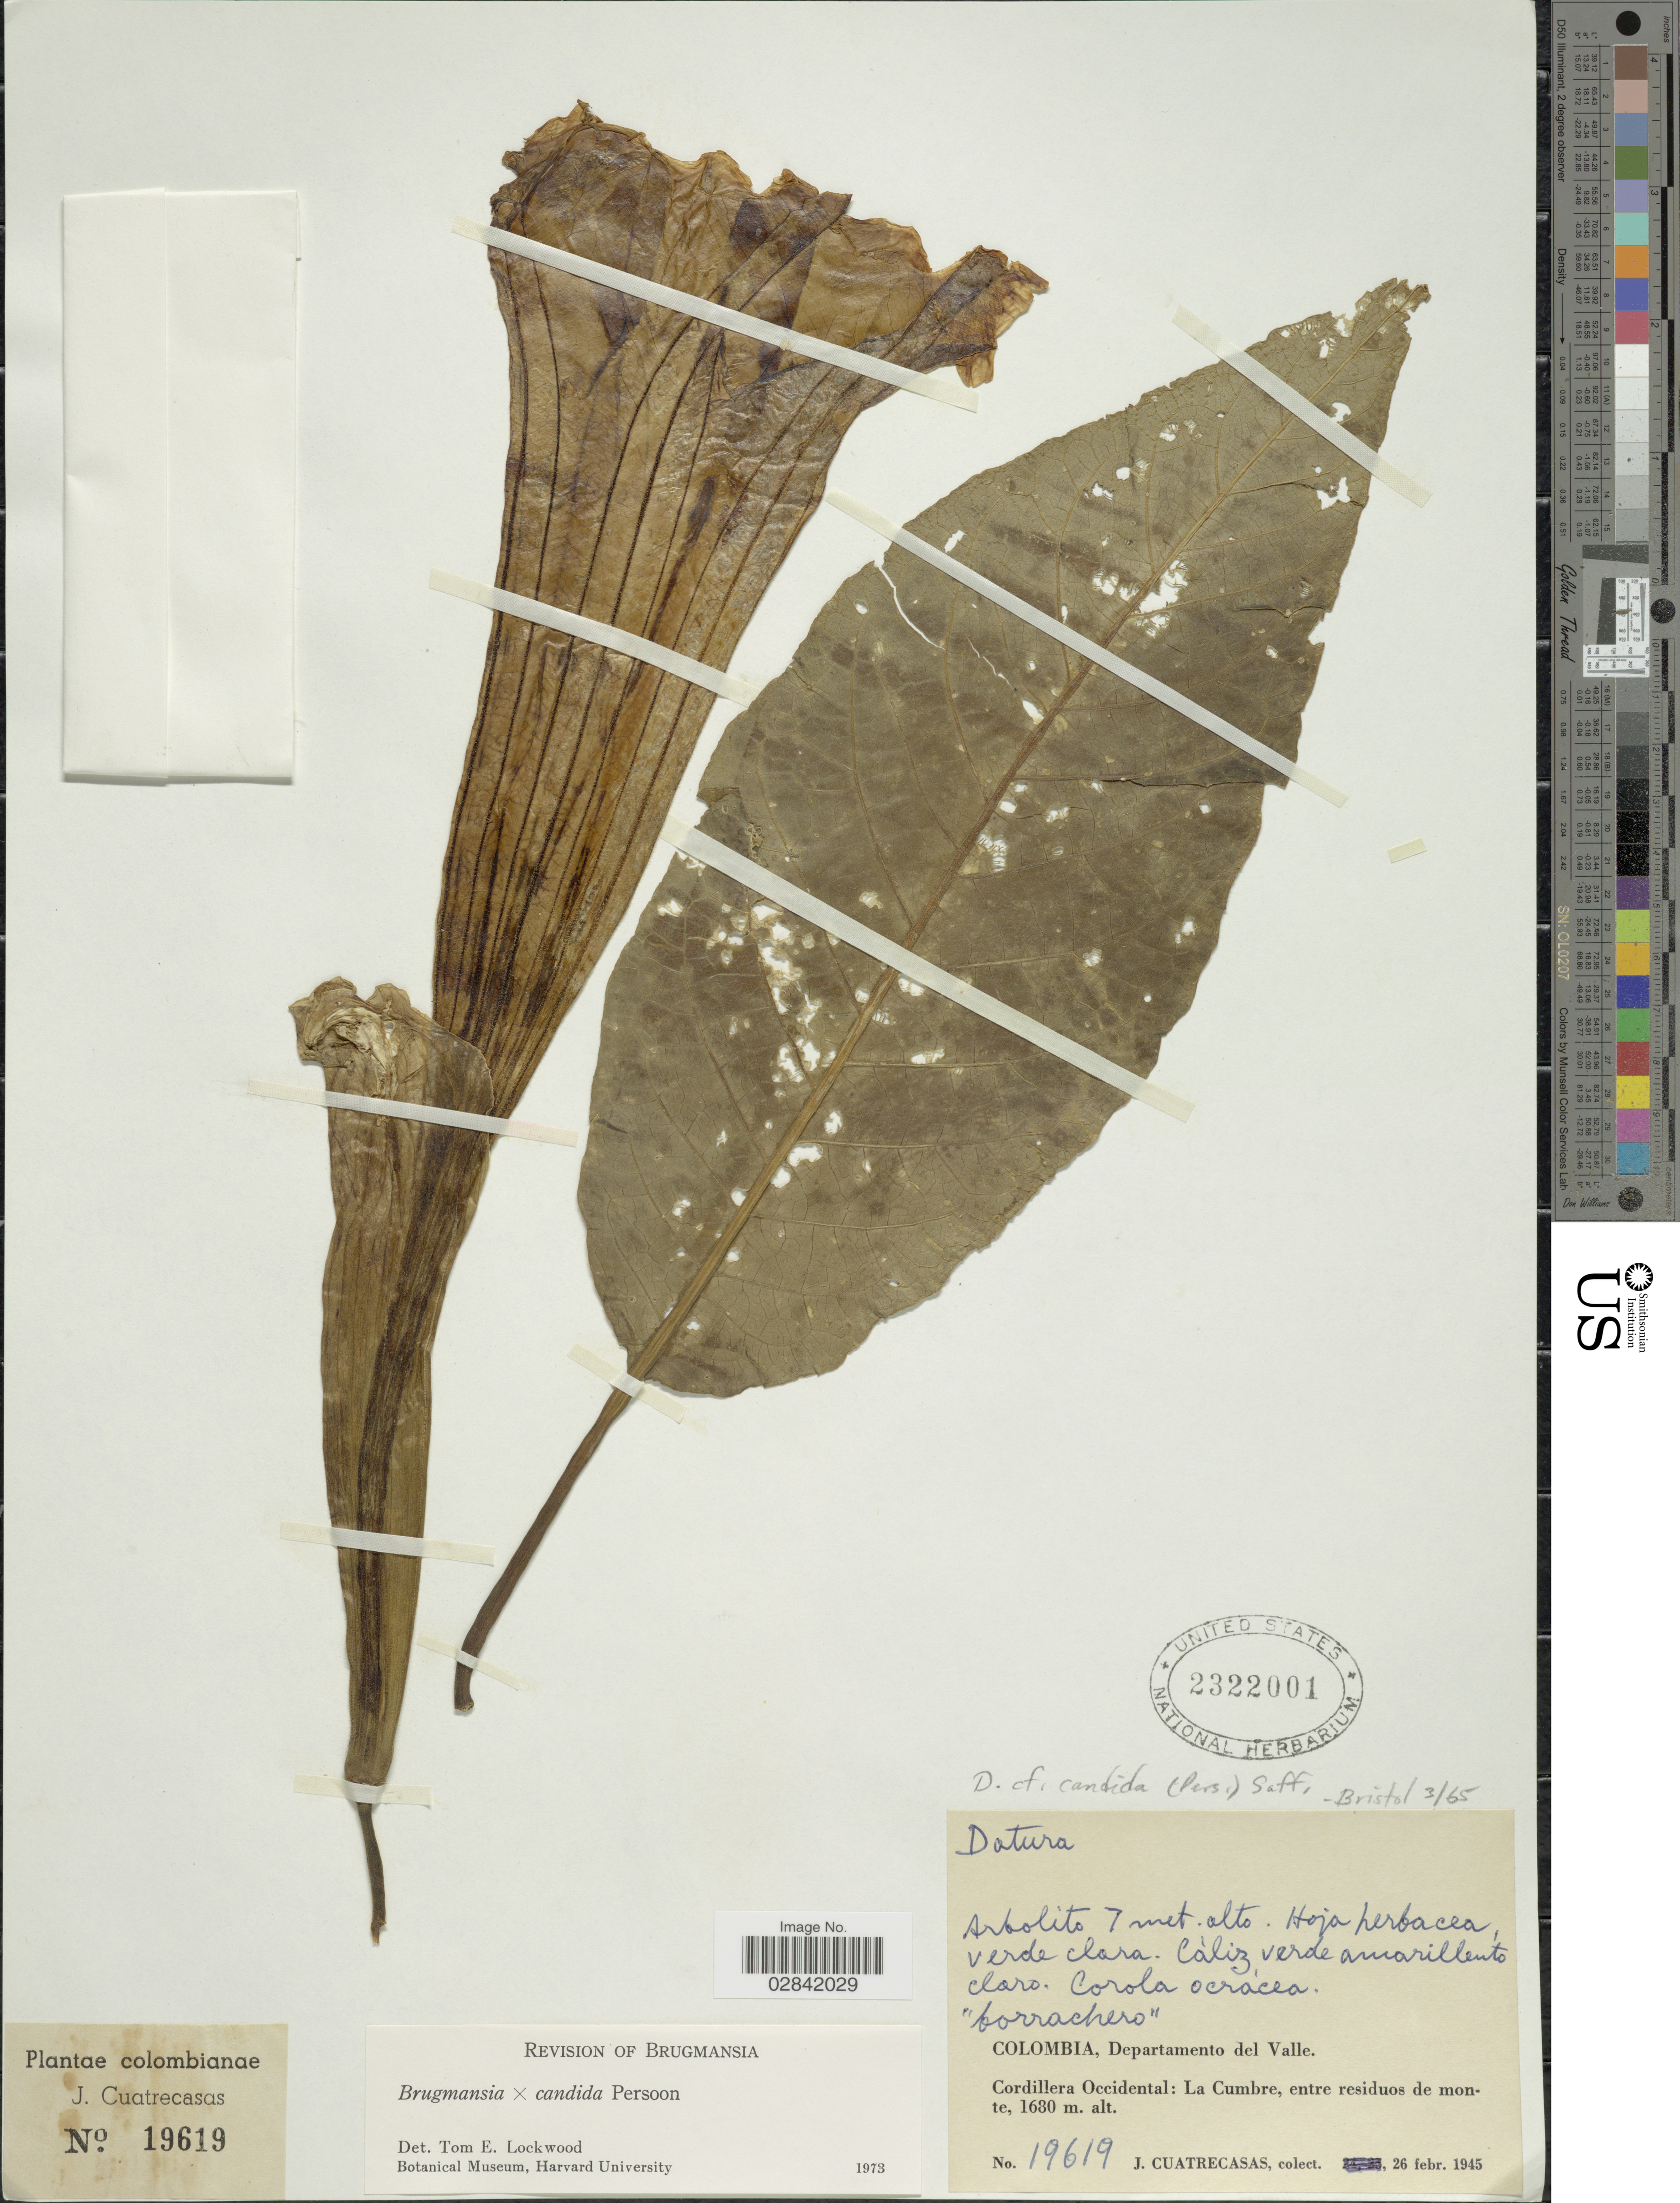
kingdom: Plantae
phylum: Tracheophyta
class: Magnoliopsida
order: Solanales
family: Solanaceae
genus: Brugmansia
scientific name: Brugmansia x candida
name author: Pers.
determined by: Lockwood, T. E.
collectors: J. Cuatrecasas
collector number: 19619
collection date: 1945-02-26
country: Colombia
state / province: Valle del Cauca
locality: Departamento of El Valle, Cordillera Occidental: La Cumbre, entre residuos de monte.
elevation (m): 1680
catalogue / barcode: US 2322001